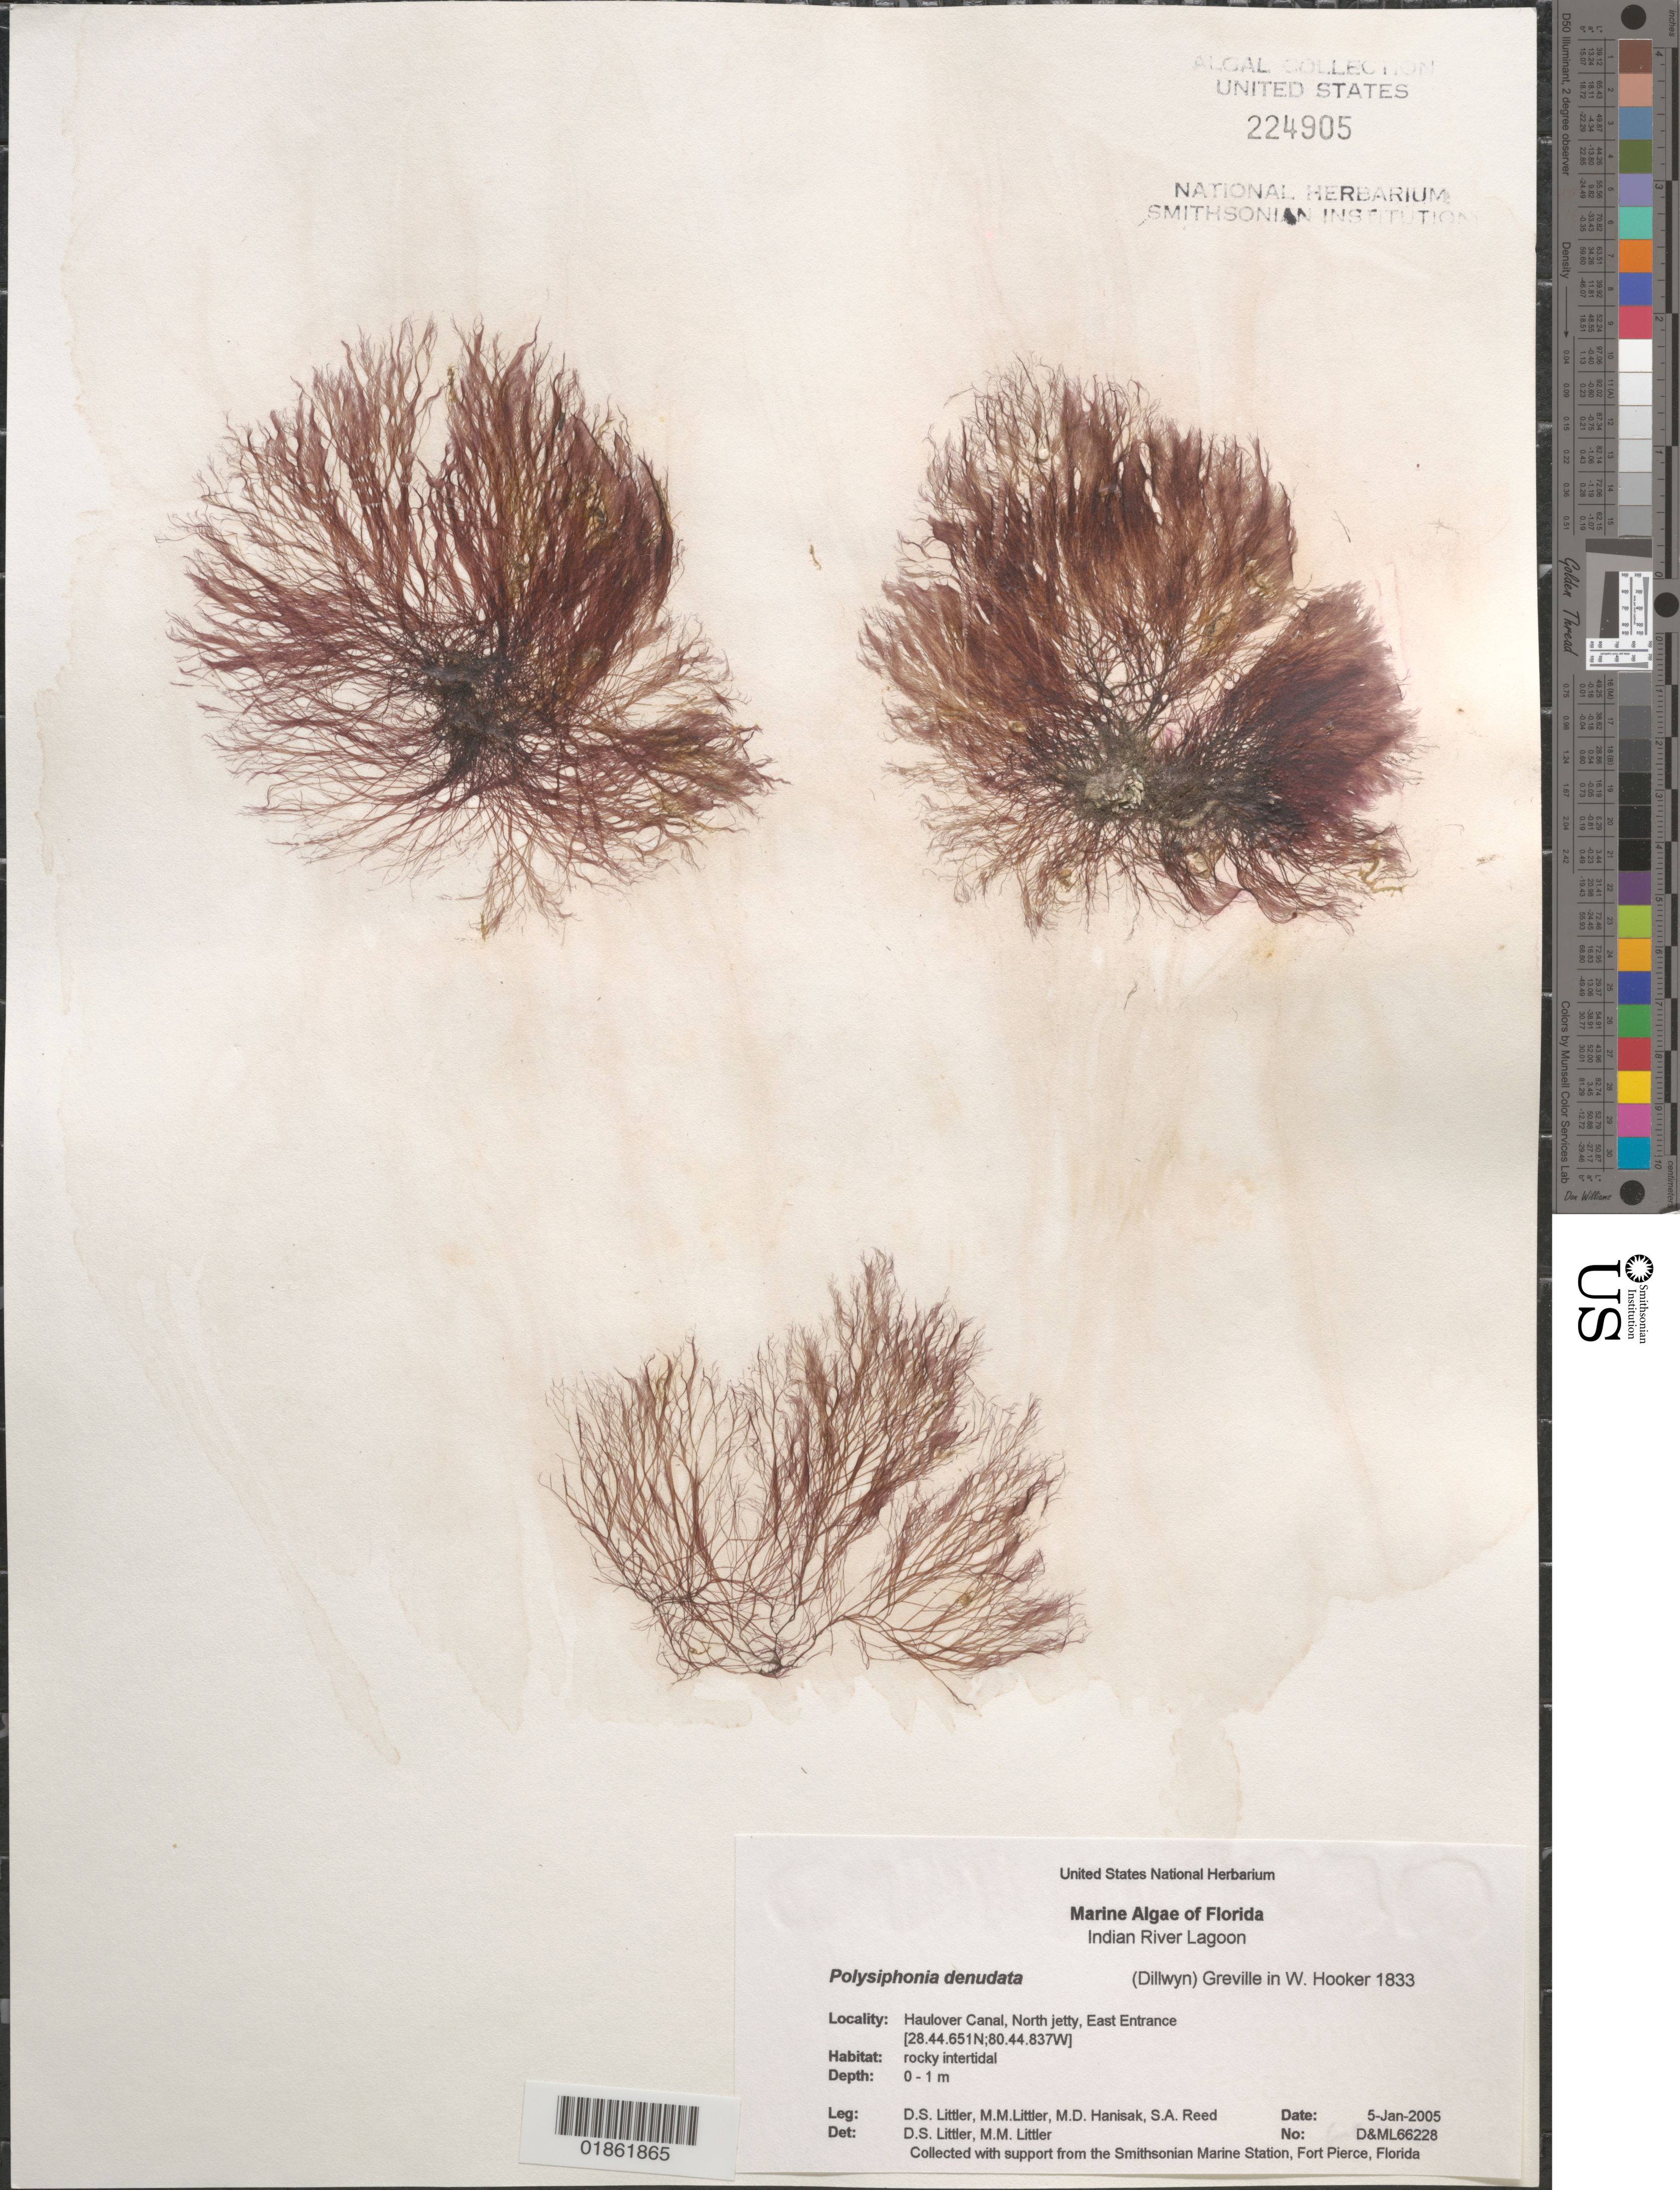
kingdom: Plantae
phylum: Rhodophyta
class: Florideophyceae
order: Ceramiales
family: Rhodomelaceae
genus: Carradoriella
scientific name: Carradoriella denudata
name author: (Dillwyn) Savoie & G.W. Saunders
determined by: Algae name updating Project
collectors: D. S. Littler, M. M. Littler & M. Hanisak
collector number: D&ML 66228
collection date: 2004-12-31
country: United States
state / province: Florida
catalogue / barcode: US 224905